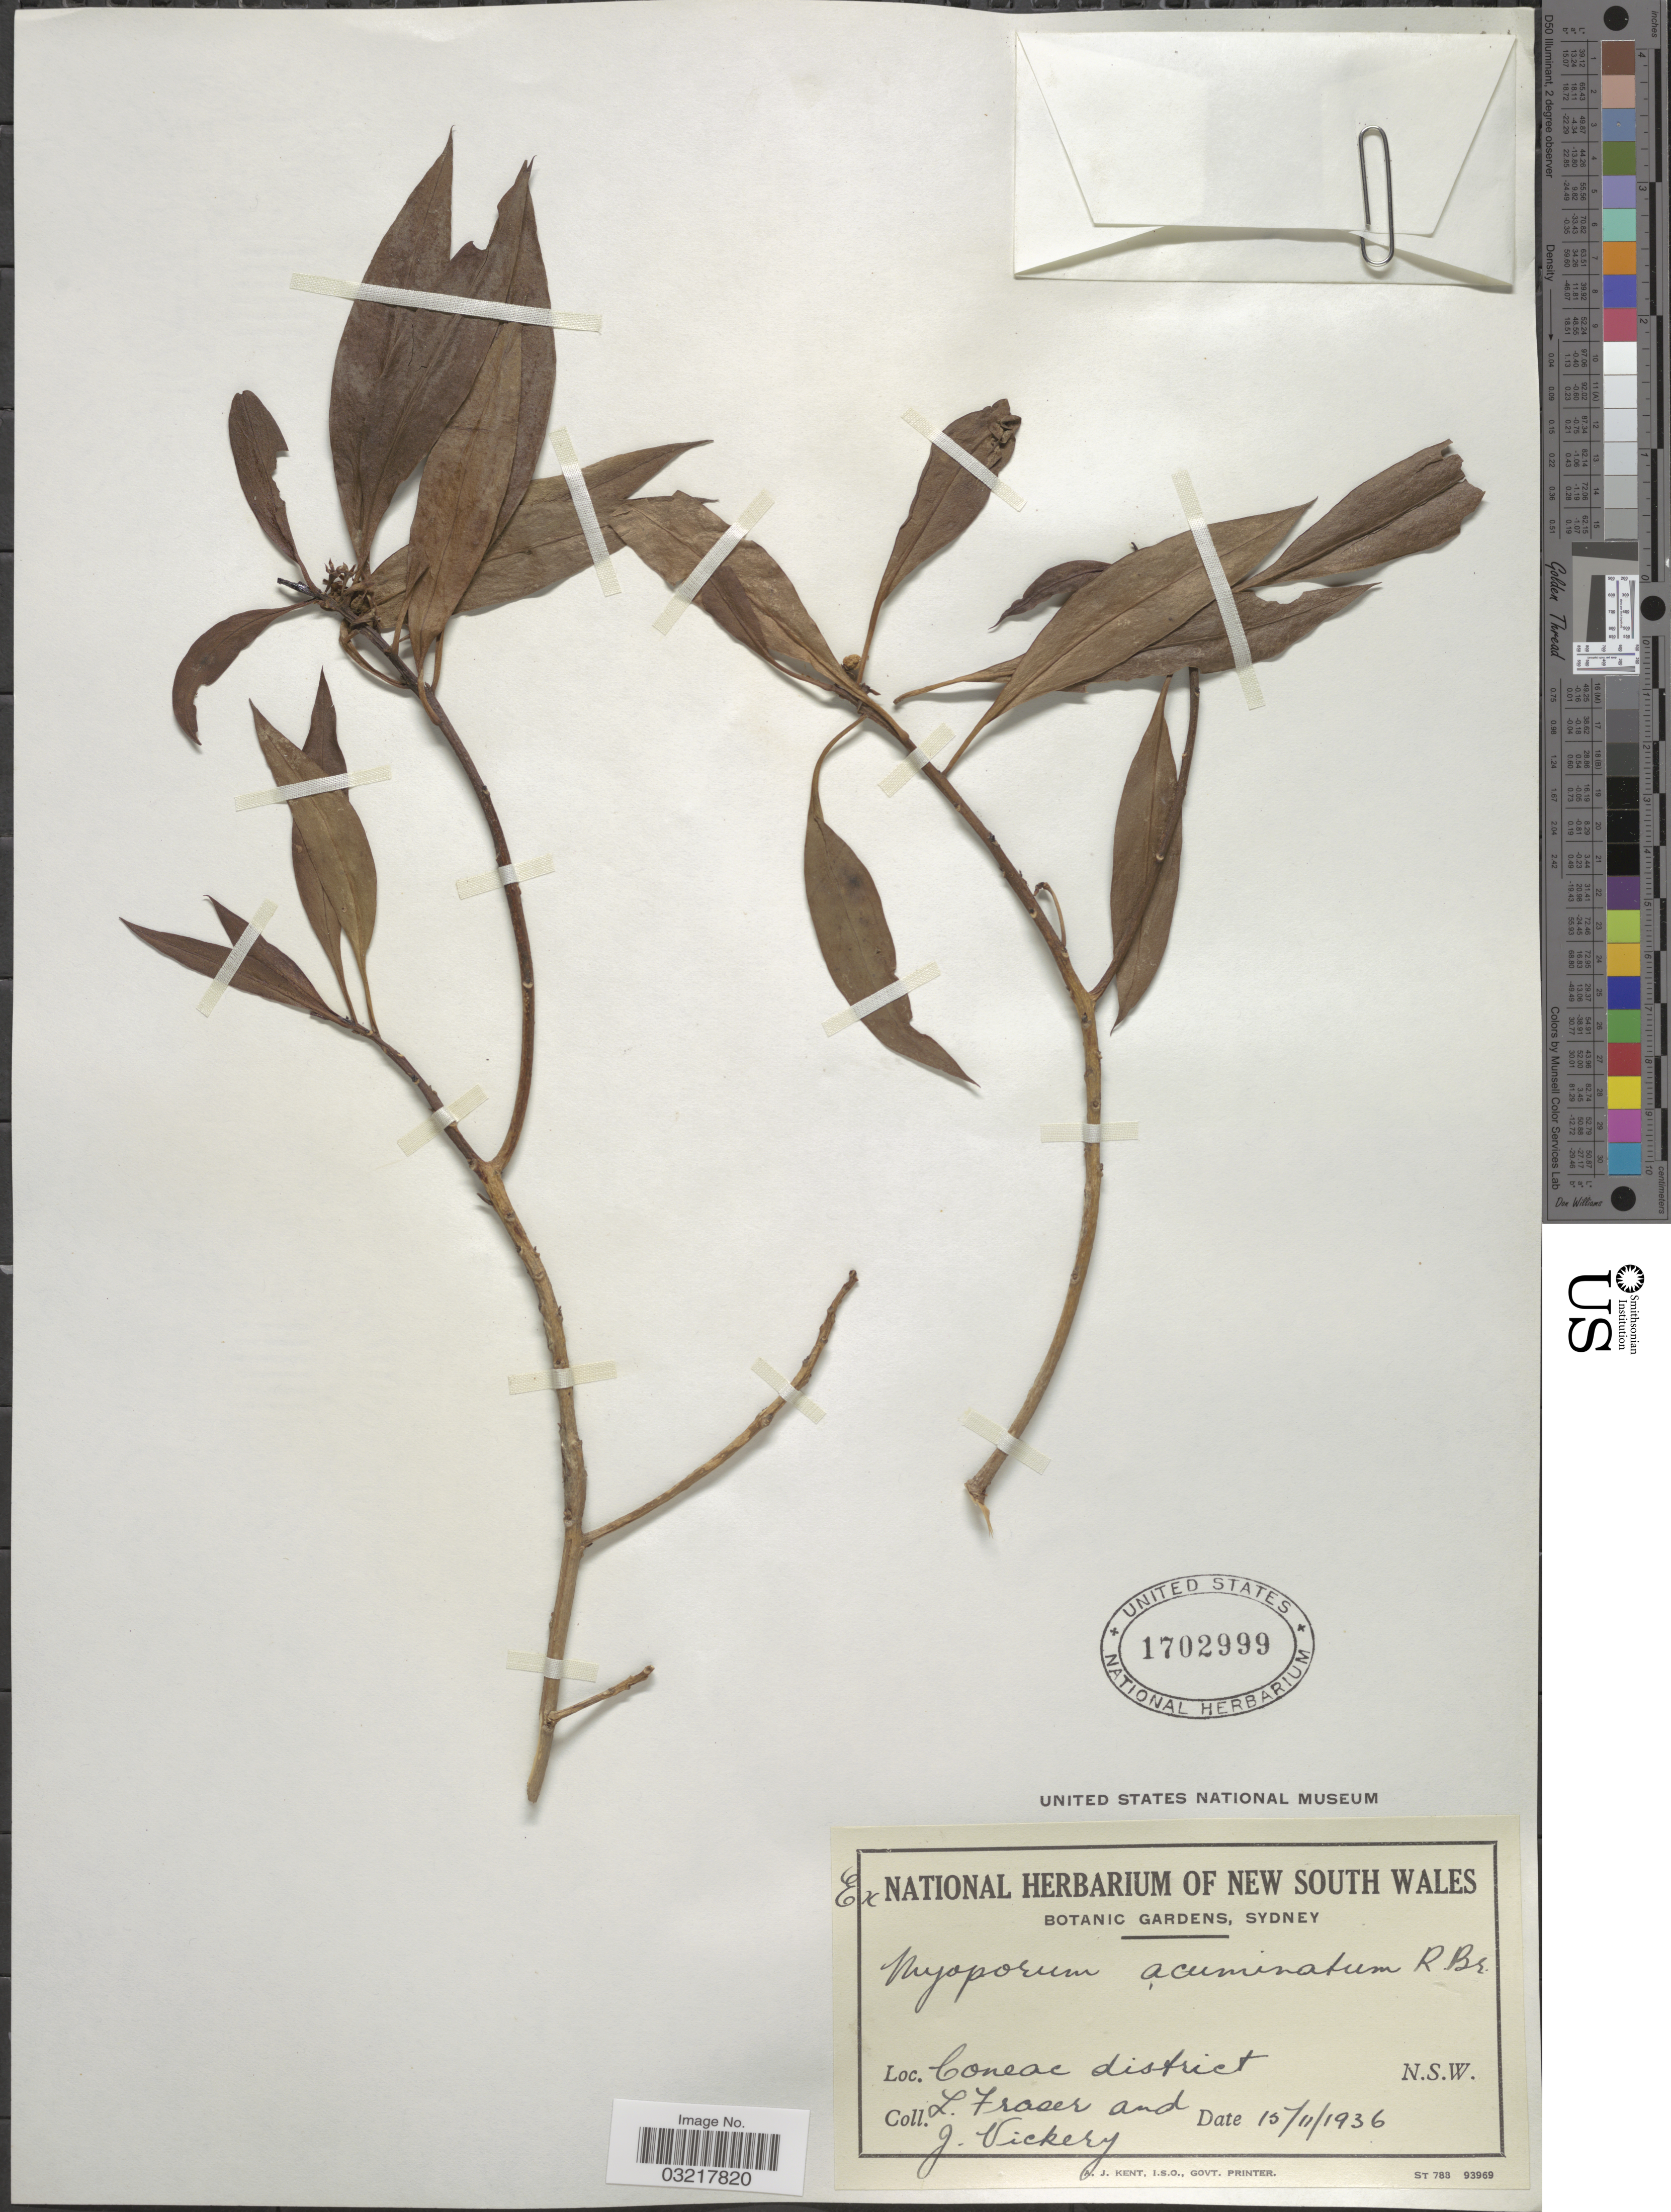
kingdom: Plantae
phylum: Tracheophyta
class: Magnoliopsida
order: Lamiales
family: Scrophulariaceae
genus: Myoporum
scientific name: Myoporum acuminatum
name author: R. Br.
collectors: L. Fraser & J. Vickery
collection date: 1936-11-15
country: Australia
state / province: New South Wales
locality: Coneac district. N.S.W.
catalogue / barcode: US 1702999